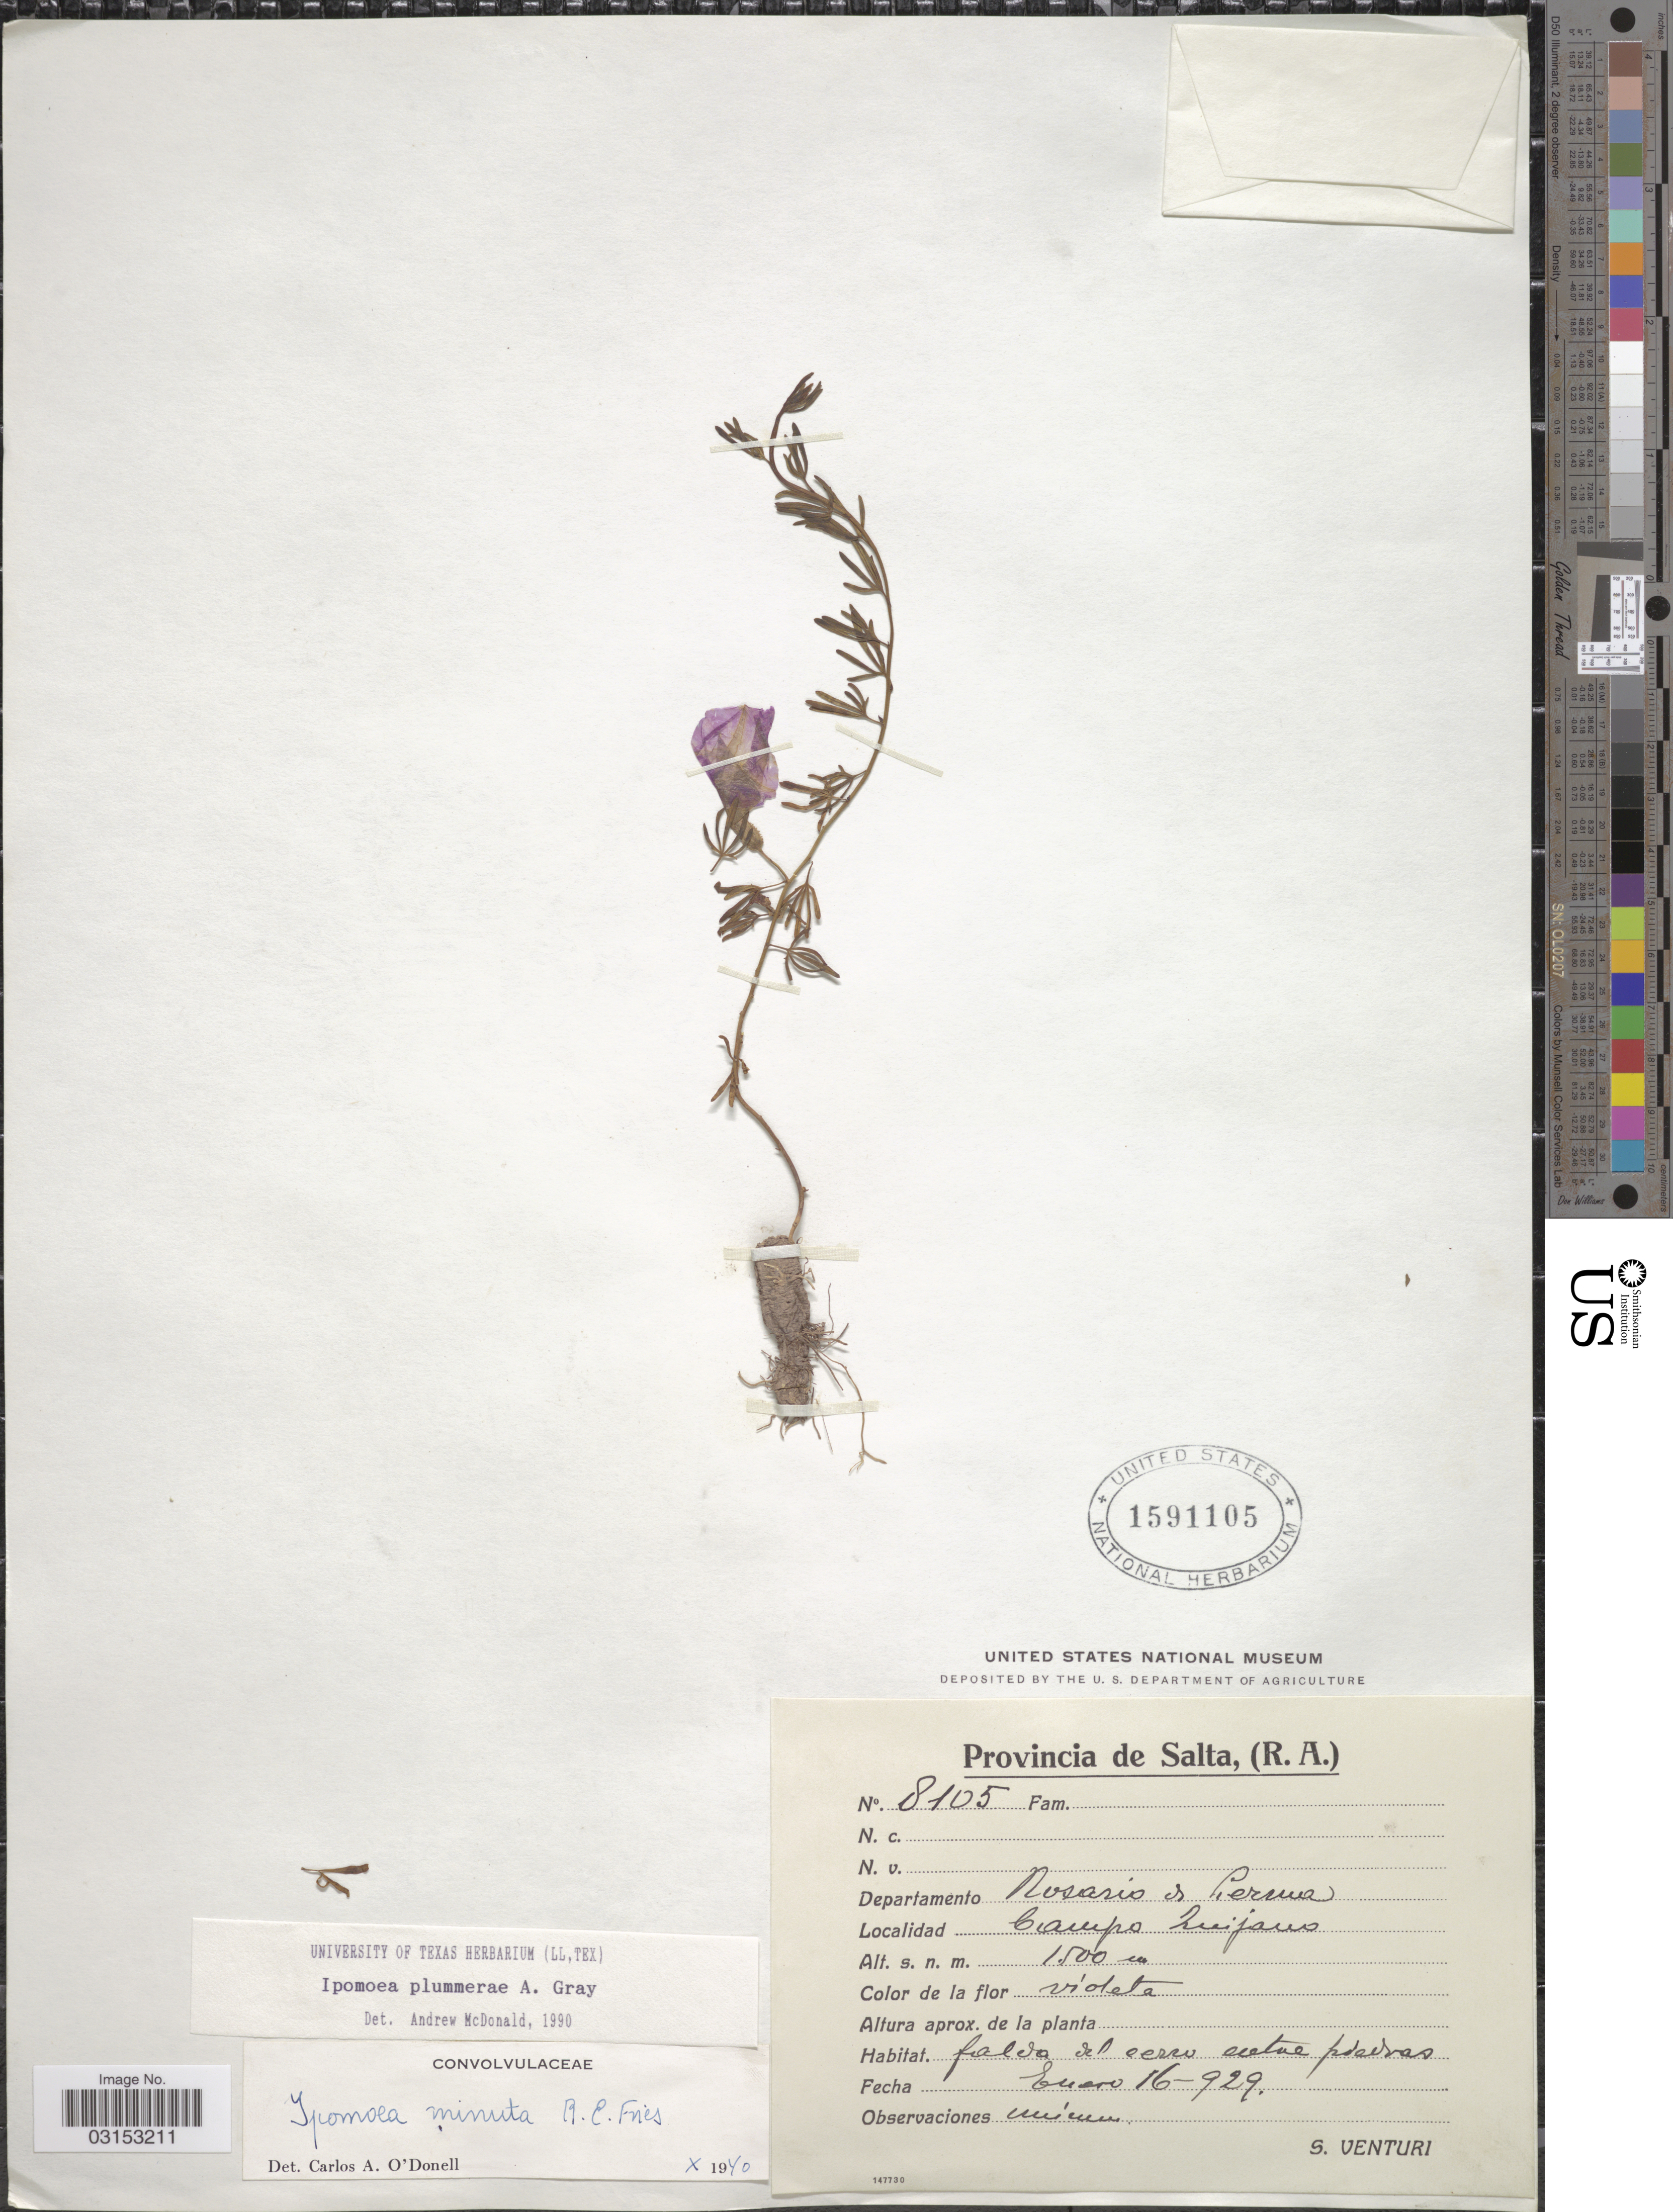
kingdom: Plantae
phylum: Tracheophyta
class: Magnoliopsida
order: Solanales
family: Convolvulaceae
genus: Ipomoea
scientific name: Ipomoea plummerae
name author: A. Gray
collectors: S. Venturi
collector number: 8105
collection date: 1929-01-16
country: Argentina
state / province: Salta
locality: Departamento de Lerma, Campo Quijano.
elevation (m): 1500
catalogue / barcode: US 1591105